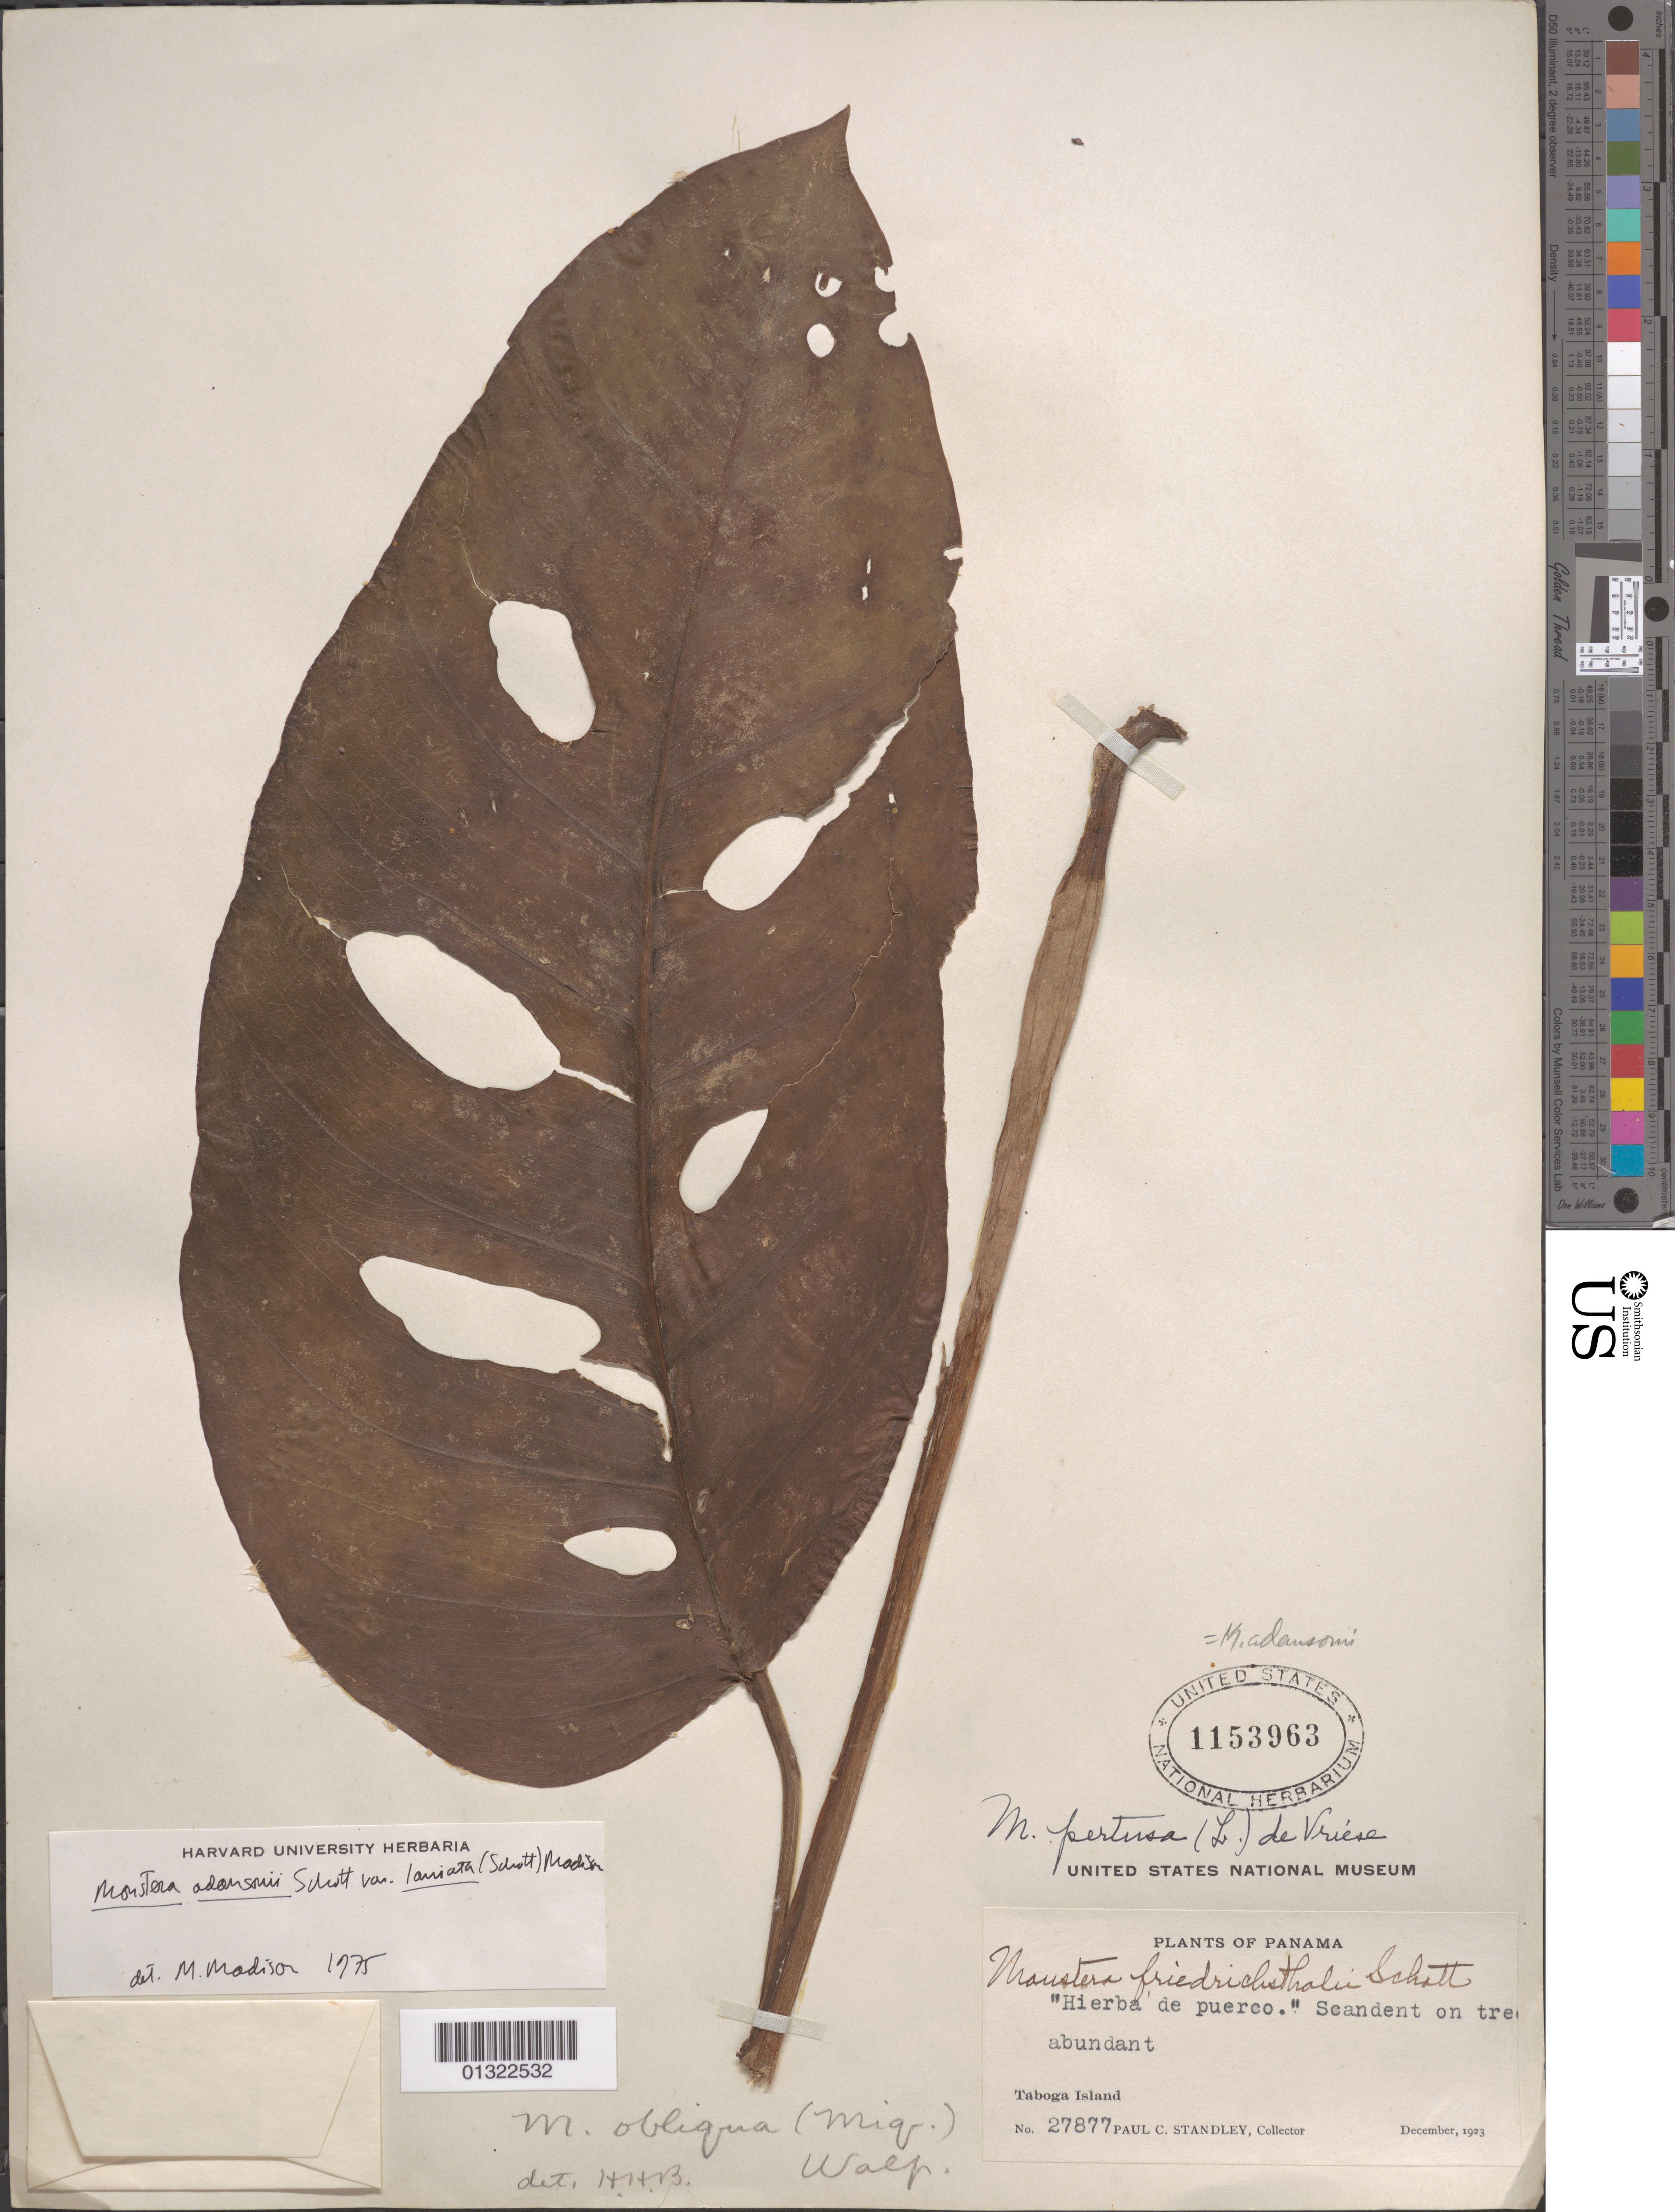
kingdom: Plantae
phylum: Tracheophyta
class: Liliopsida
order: Alismatales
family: Araceae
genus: Monstera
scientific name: Monstera adansonii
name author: Schott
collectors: P. C. Standley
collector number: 27877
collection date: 1923-12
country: Panama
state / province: Panamá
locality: Taboga Island.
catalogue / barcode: US 1153963